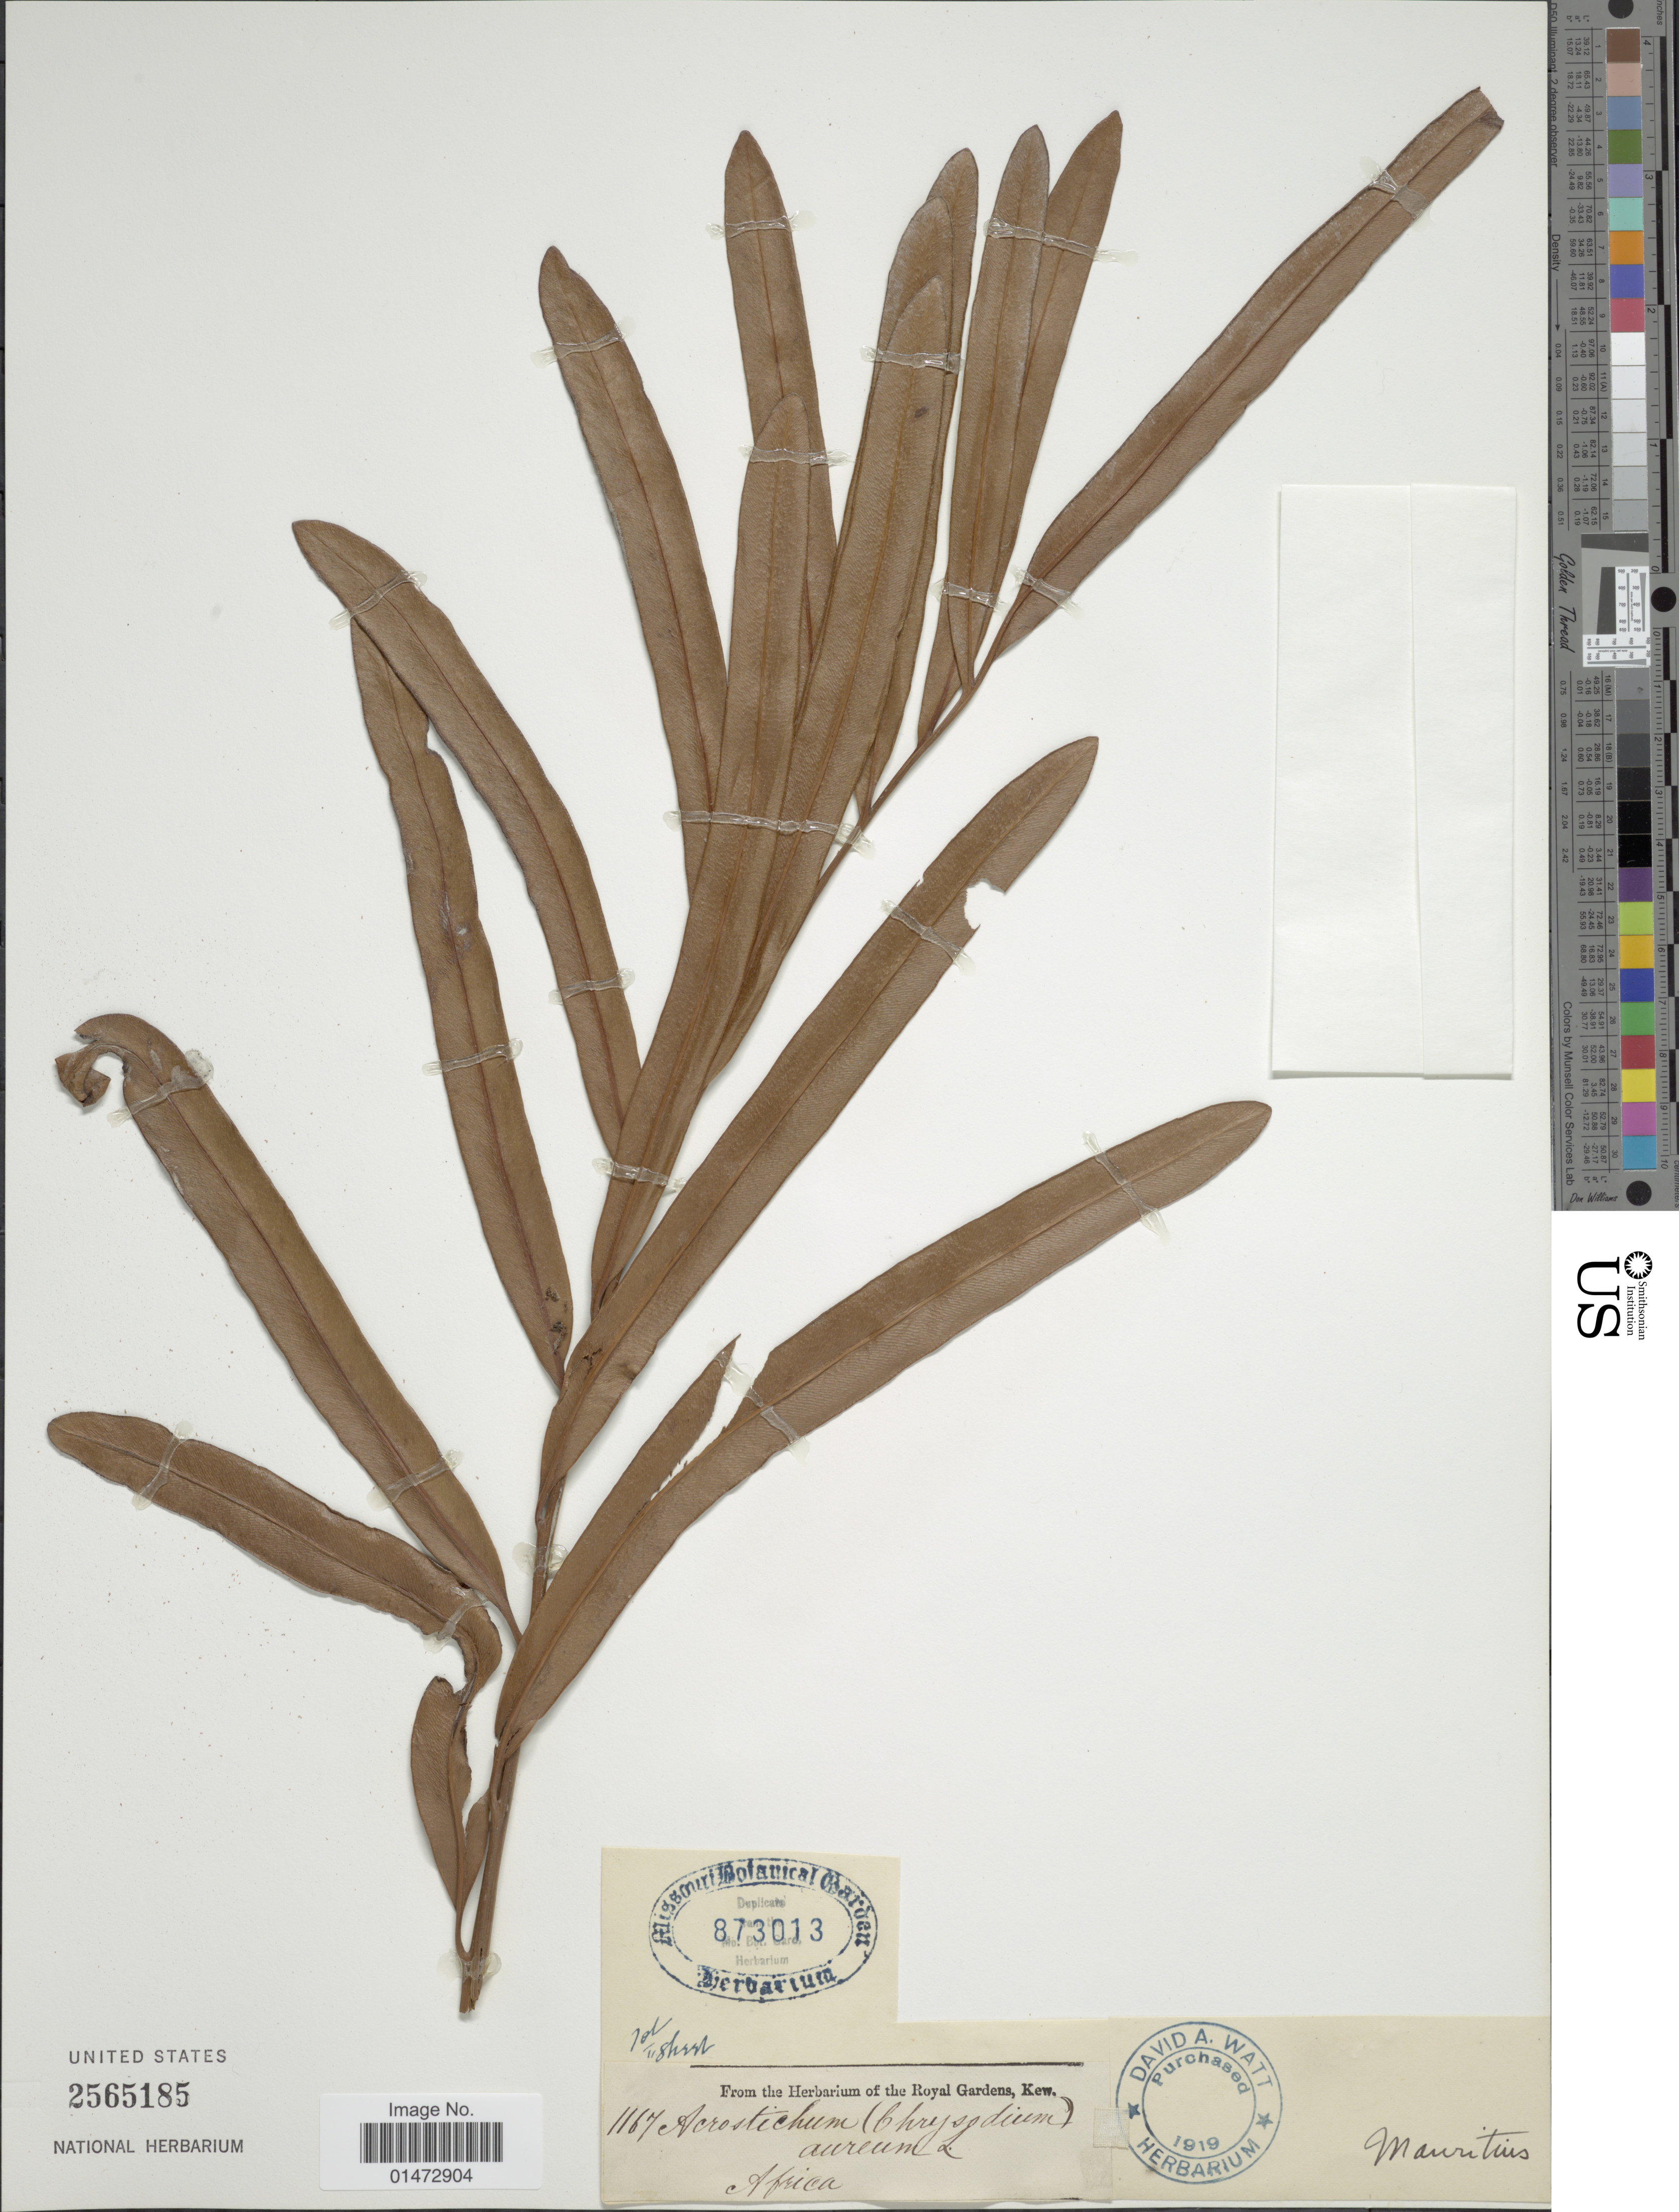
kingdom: Plantae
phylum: Tracheophyta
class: Polypodiopsida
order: Polypodiales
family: Pteridaceae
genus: Acrostichum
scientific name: Acrostichum aureum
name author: L.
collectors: ex herb. David A. Watt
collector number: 1167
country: Mauritius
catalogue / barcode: US 2565185